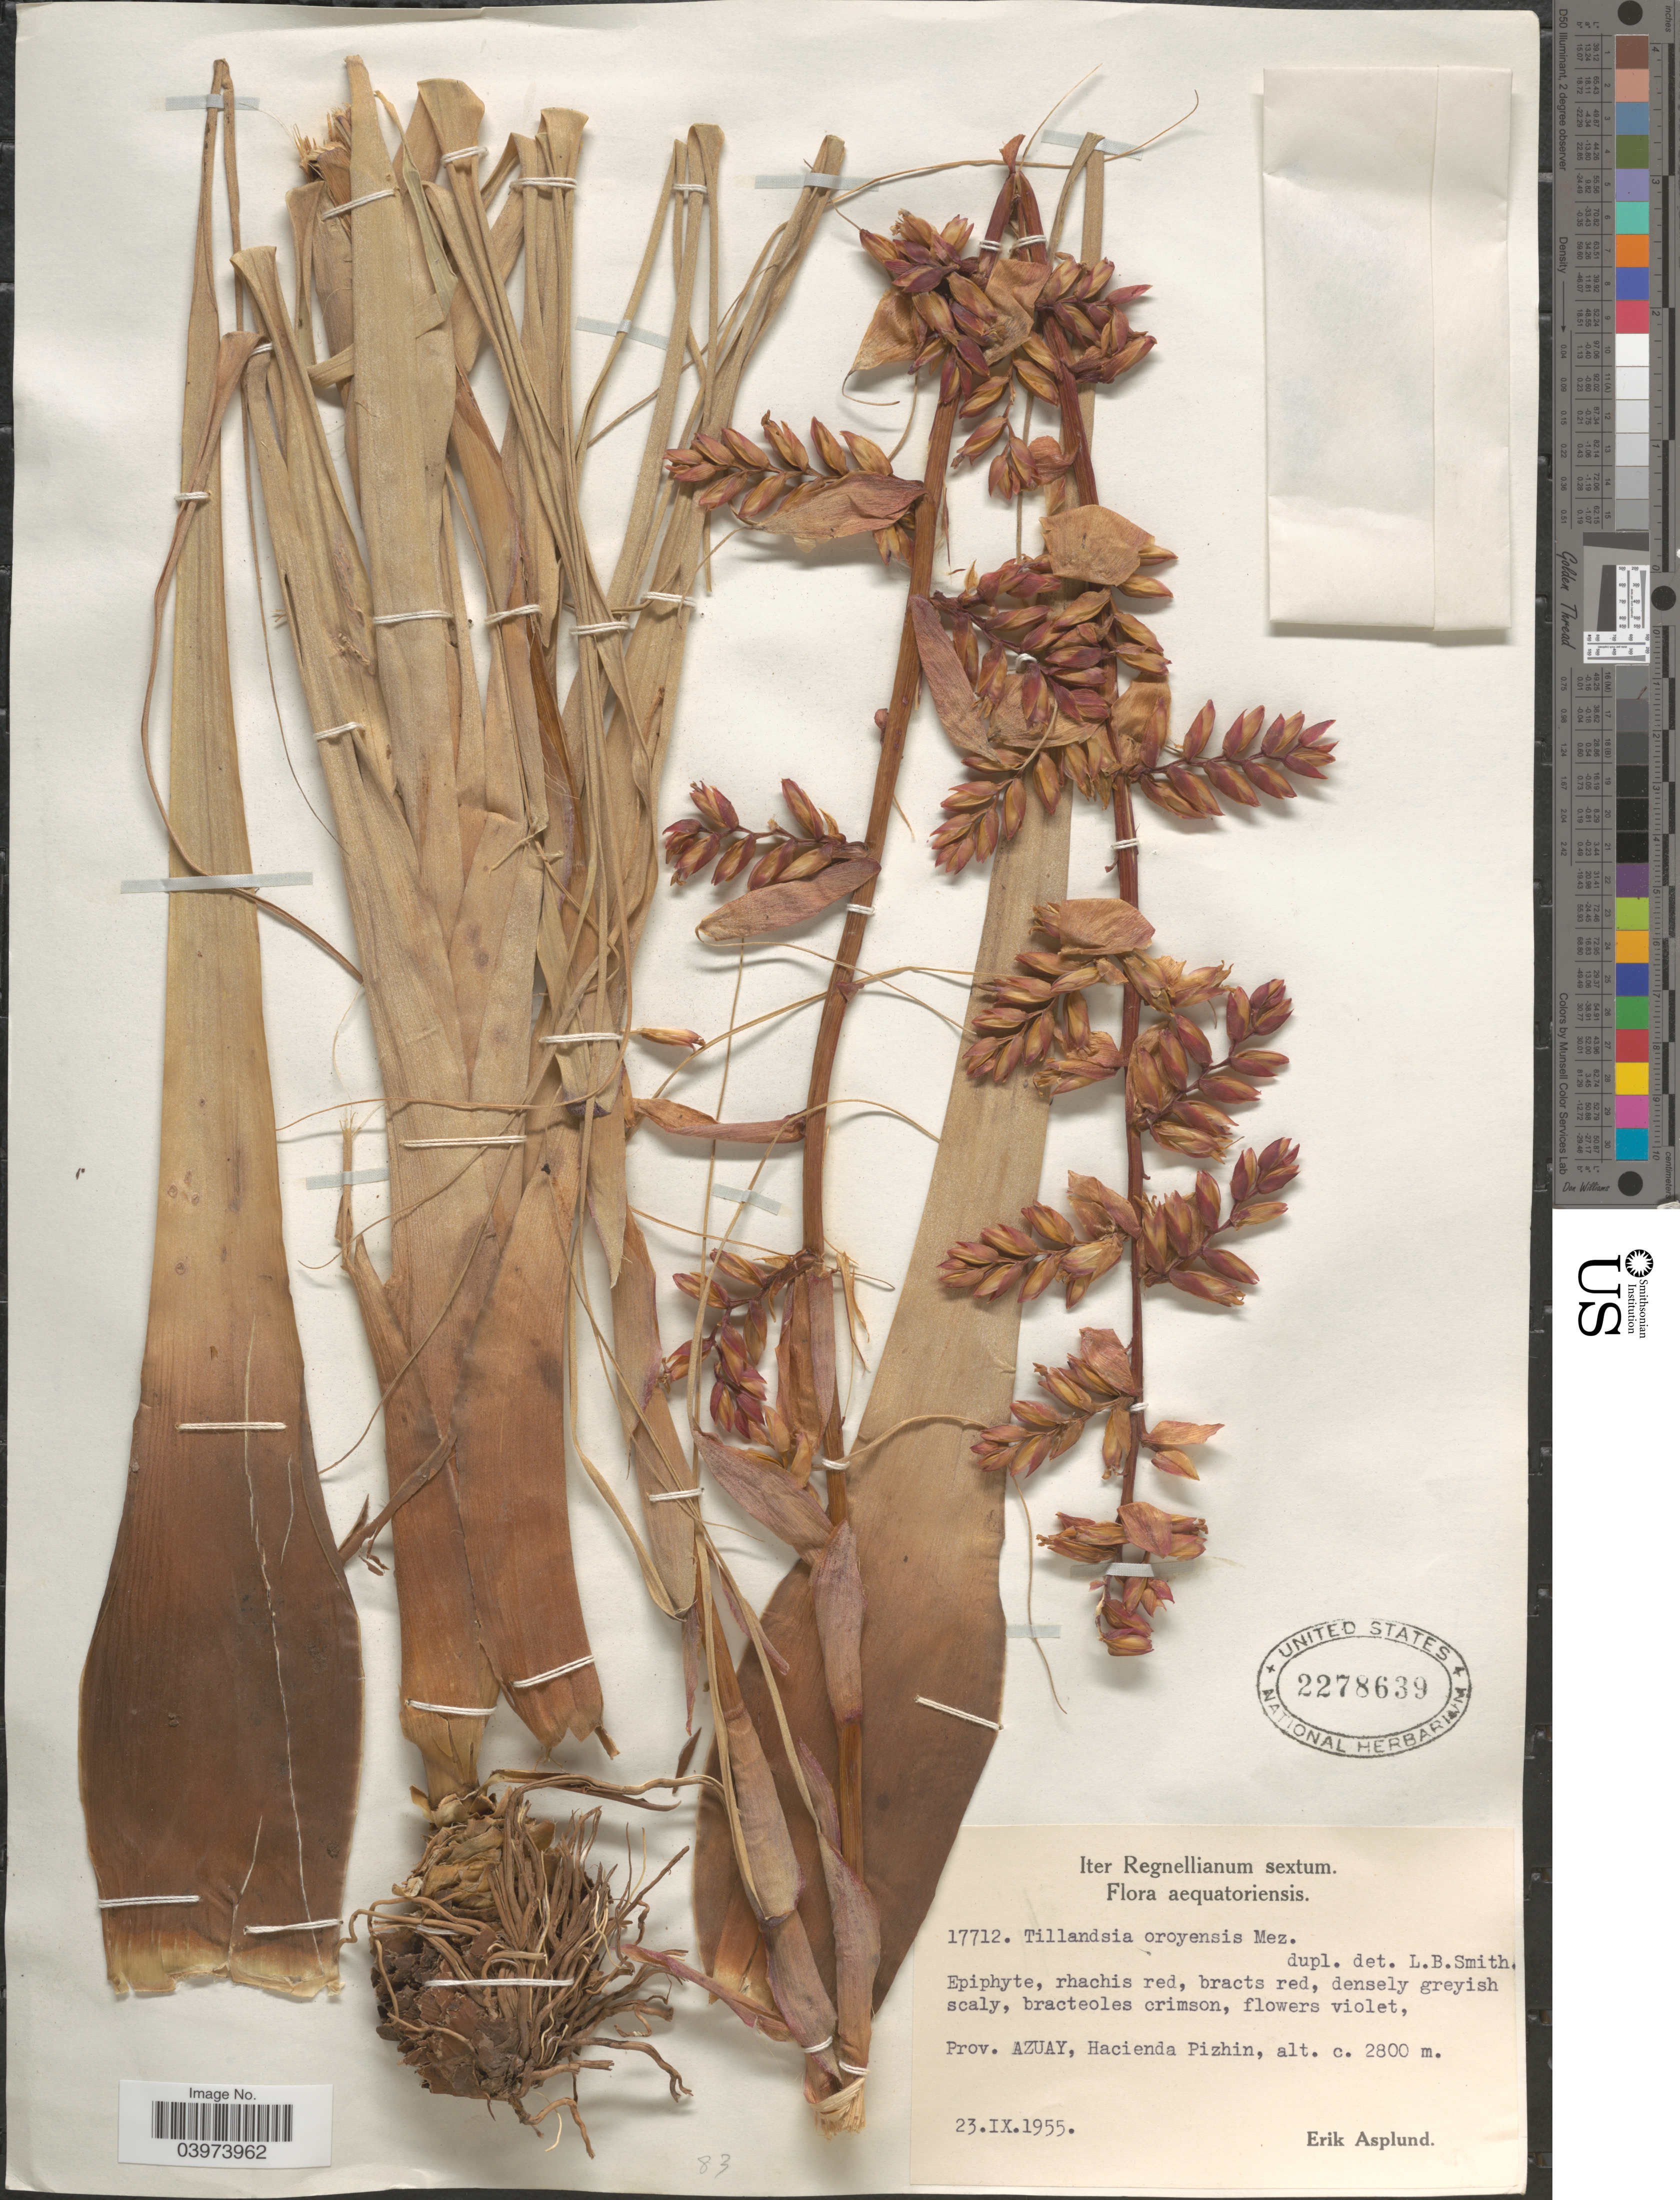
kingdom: Plantae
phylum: Tracheophyta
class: Liliopsida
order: Poales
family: Bromeliaceae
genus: Tillandsia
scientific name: Tillandsia oroyensis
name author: Mez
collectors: E. Asplund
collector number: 17712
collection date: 1955-09-23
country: Ecuador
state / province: Azuay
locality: Iter Regnellianum sextum. Hacienda Pizhin.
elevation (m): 2800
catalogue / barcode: US 2278639